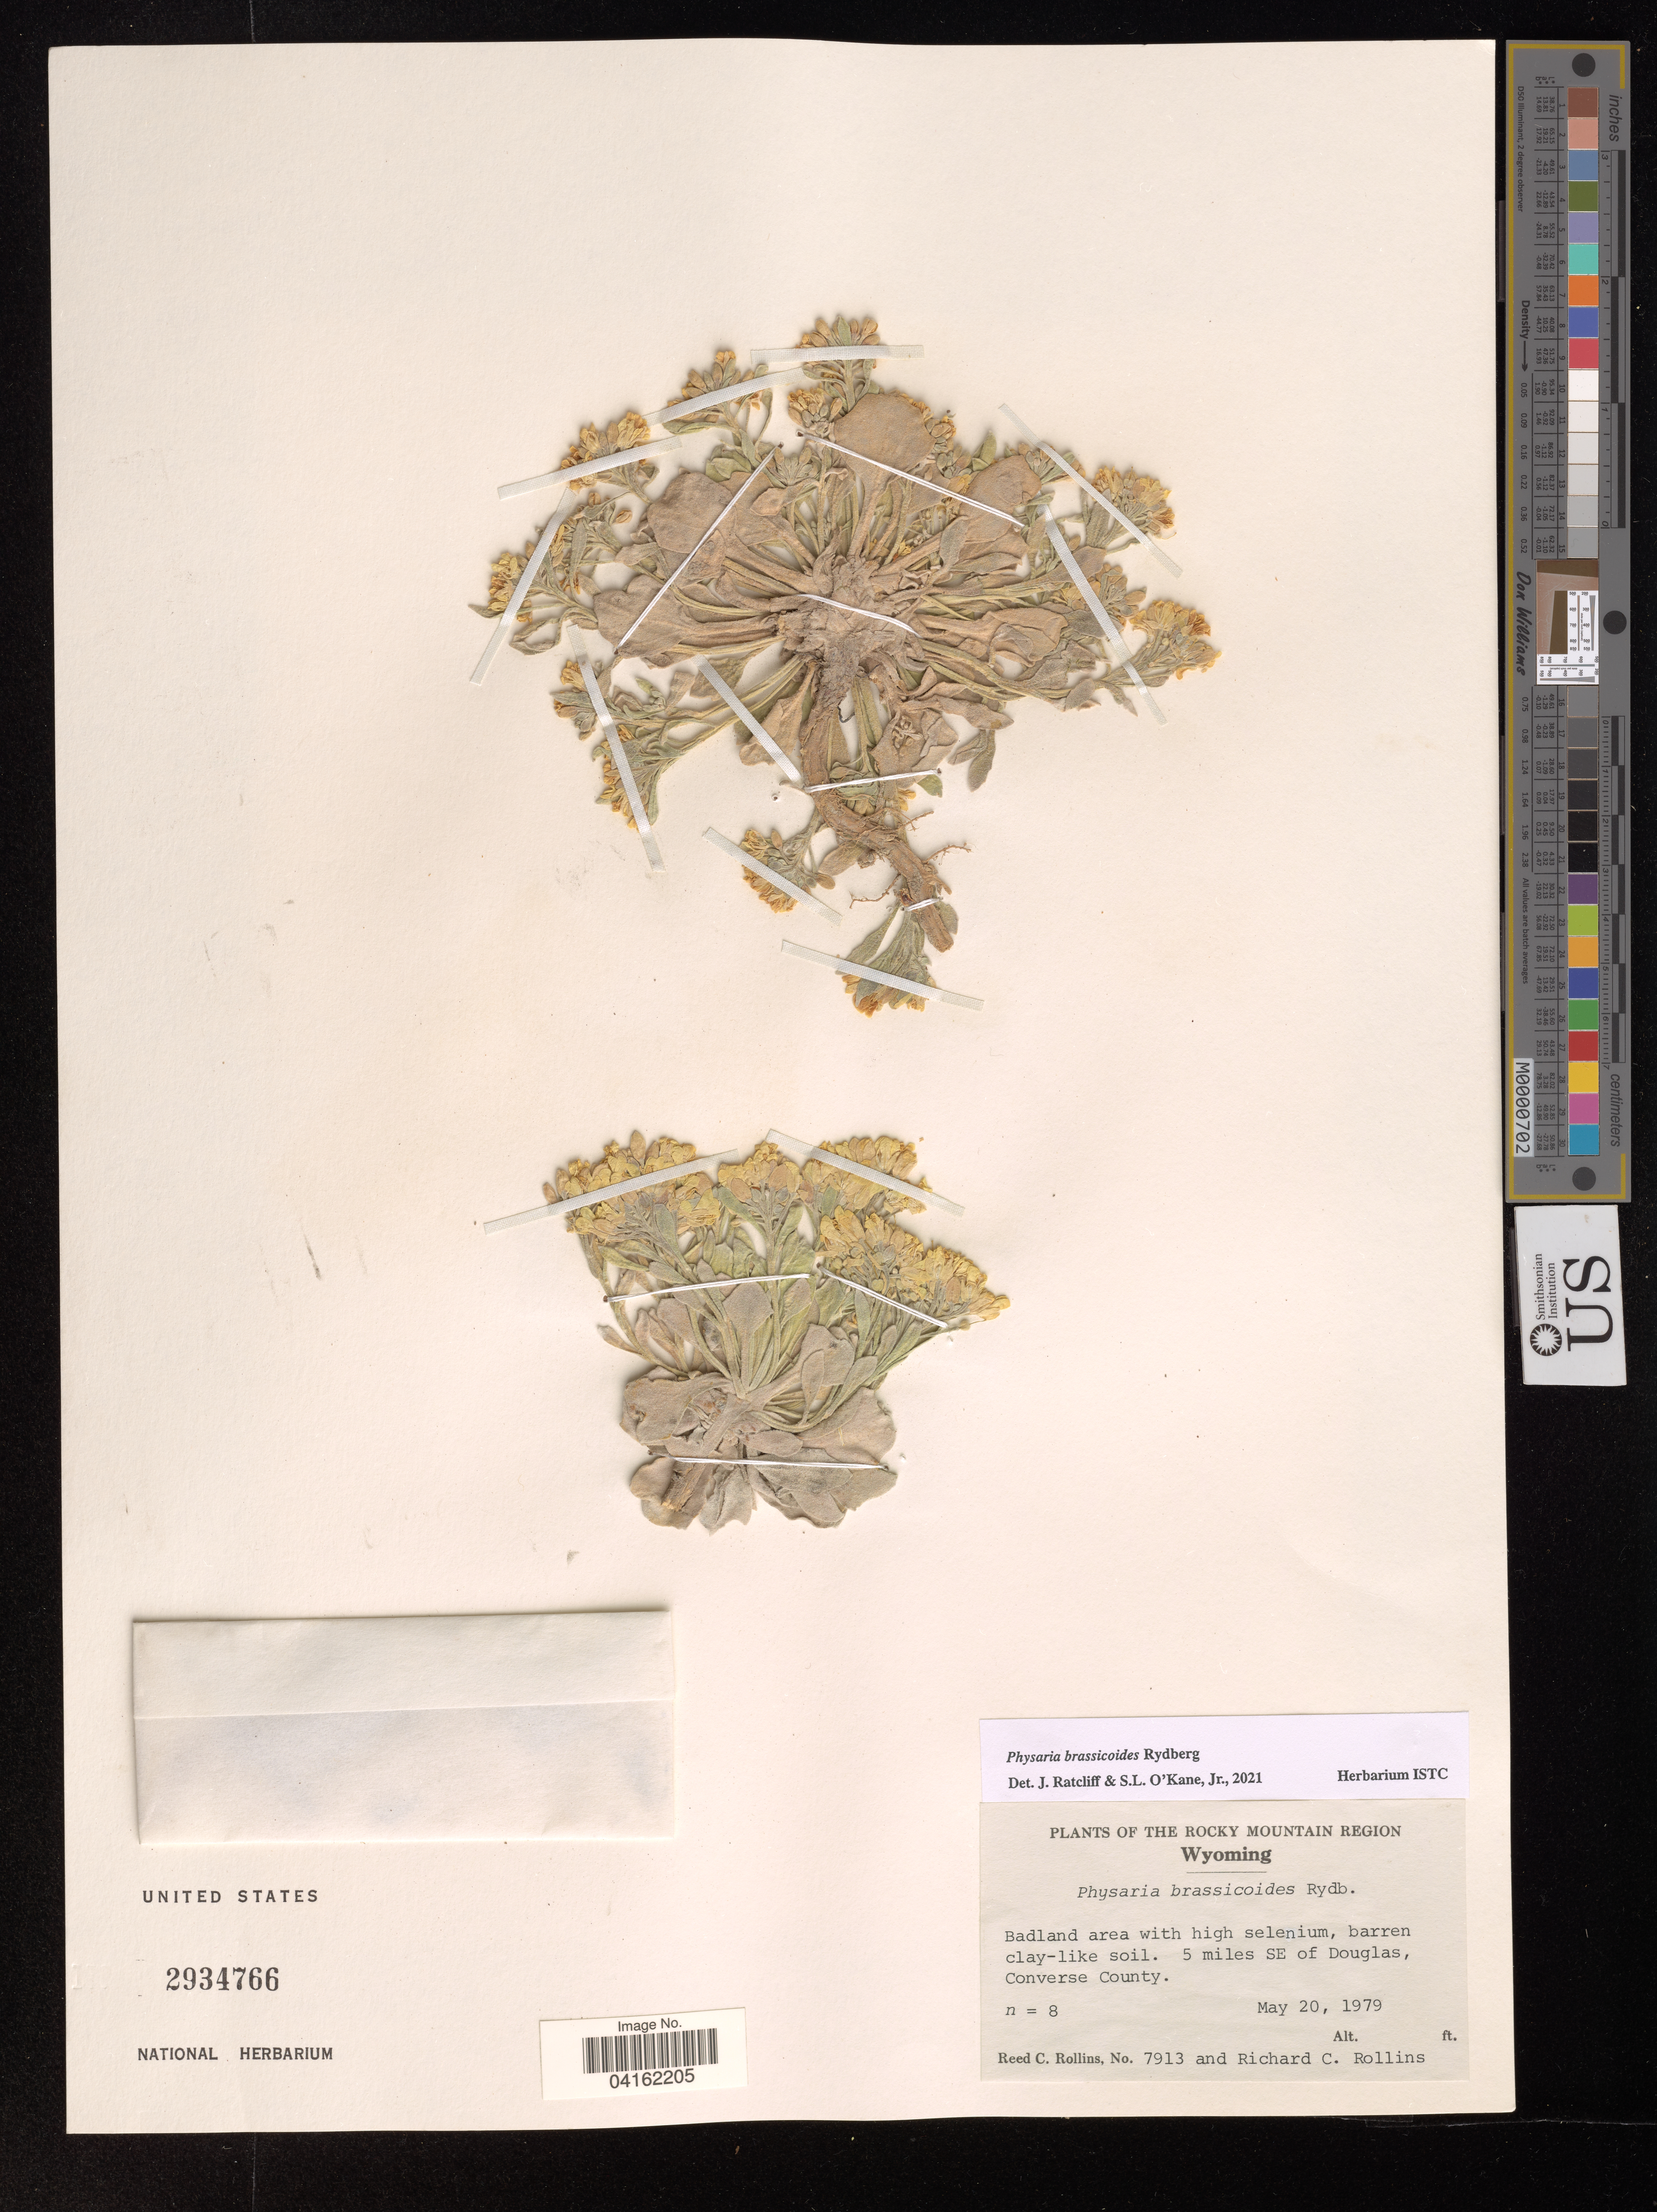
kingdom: Plantae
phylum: Tracheophyta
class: Magnoliopsida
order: Brassicales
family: Brassicaceae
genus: Physaria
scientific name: Physaria brassicoides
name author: Rydb.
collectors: R. C. Rollins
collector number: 7913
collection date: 1979-05-20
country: United States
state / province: Wyoming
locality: The Rocky Mountain Region. 5 miles SE of Douglas, Converse County.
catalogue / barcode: US 2934766